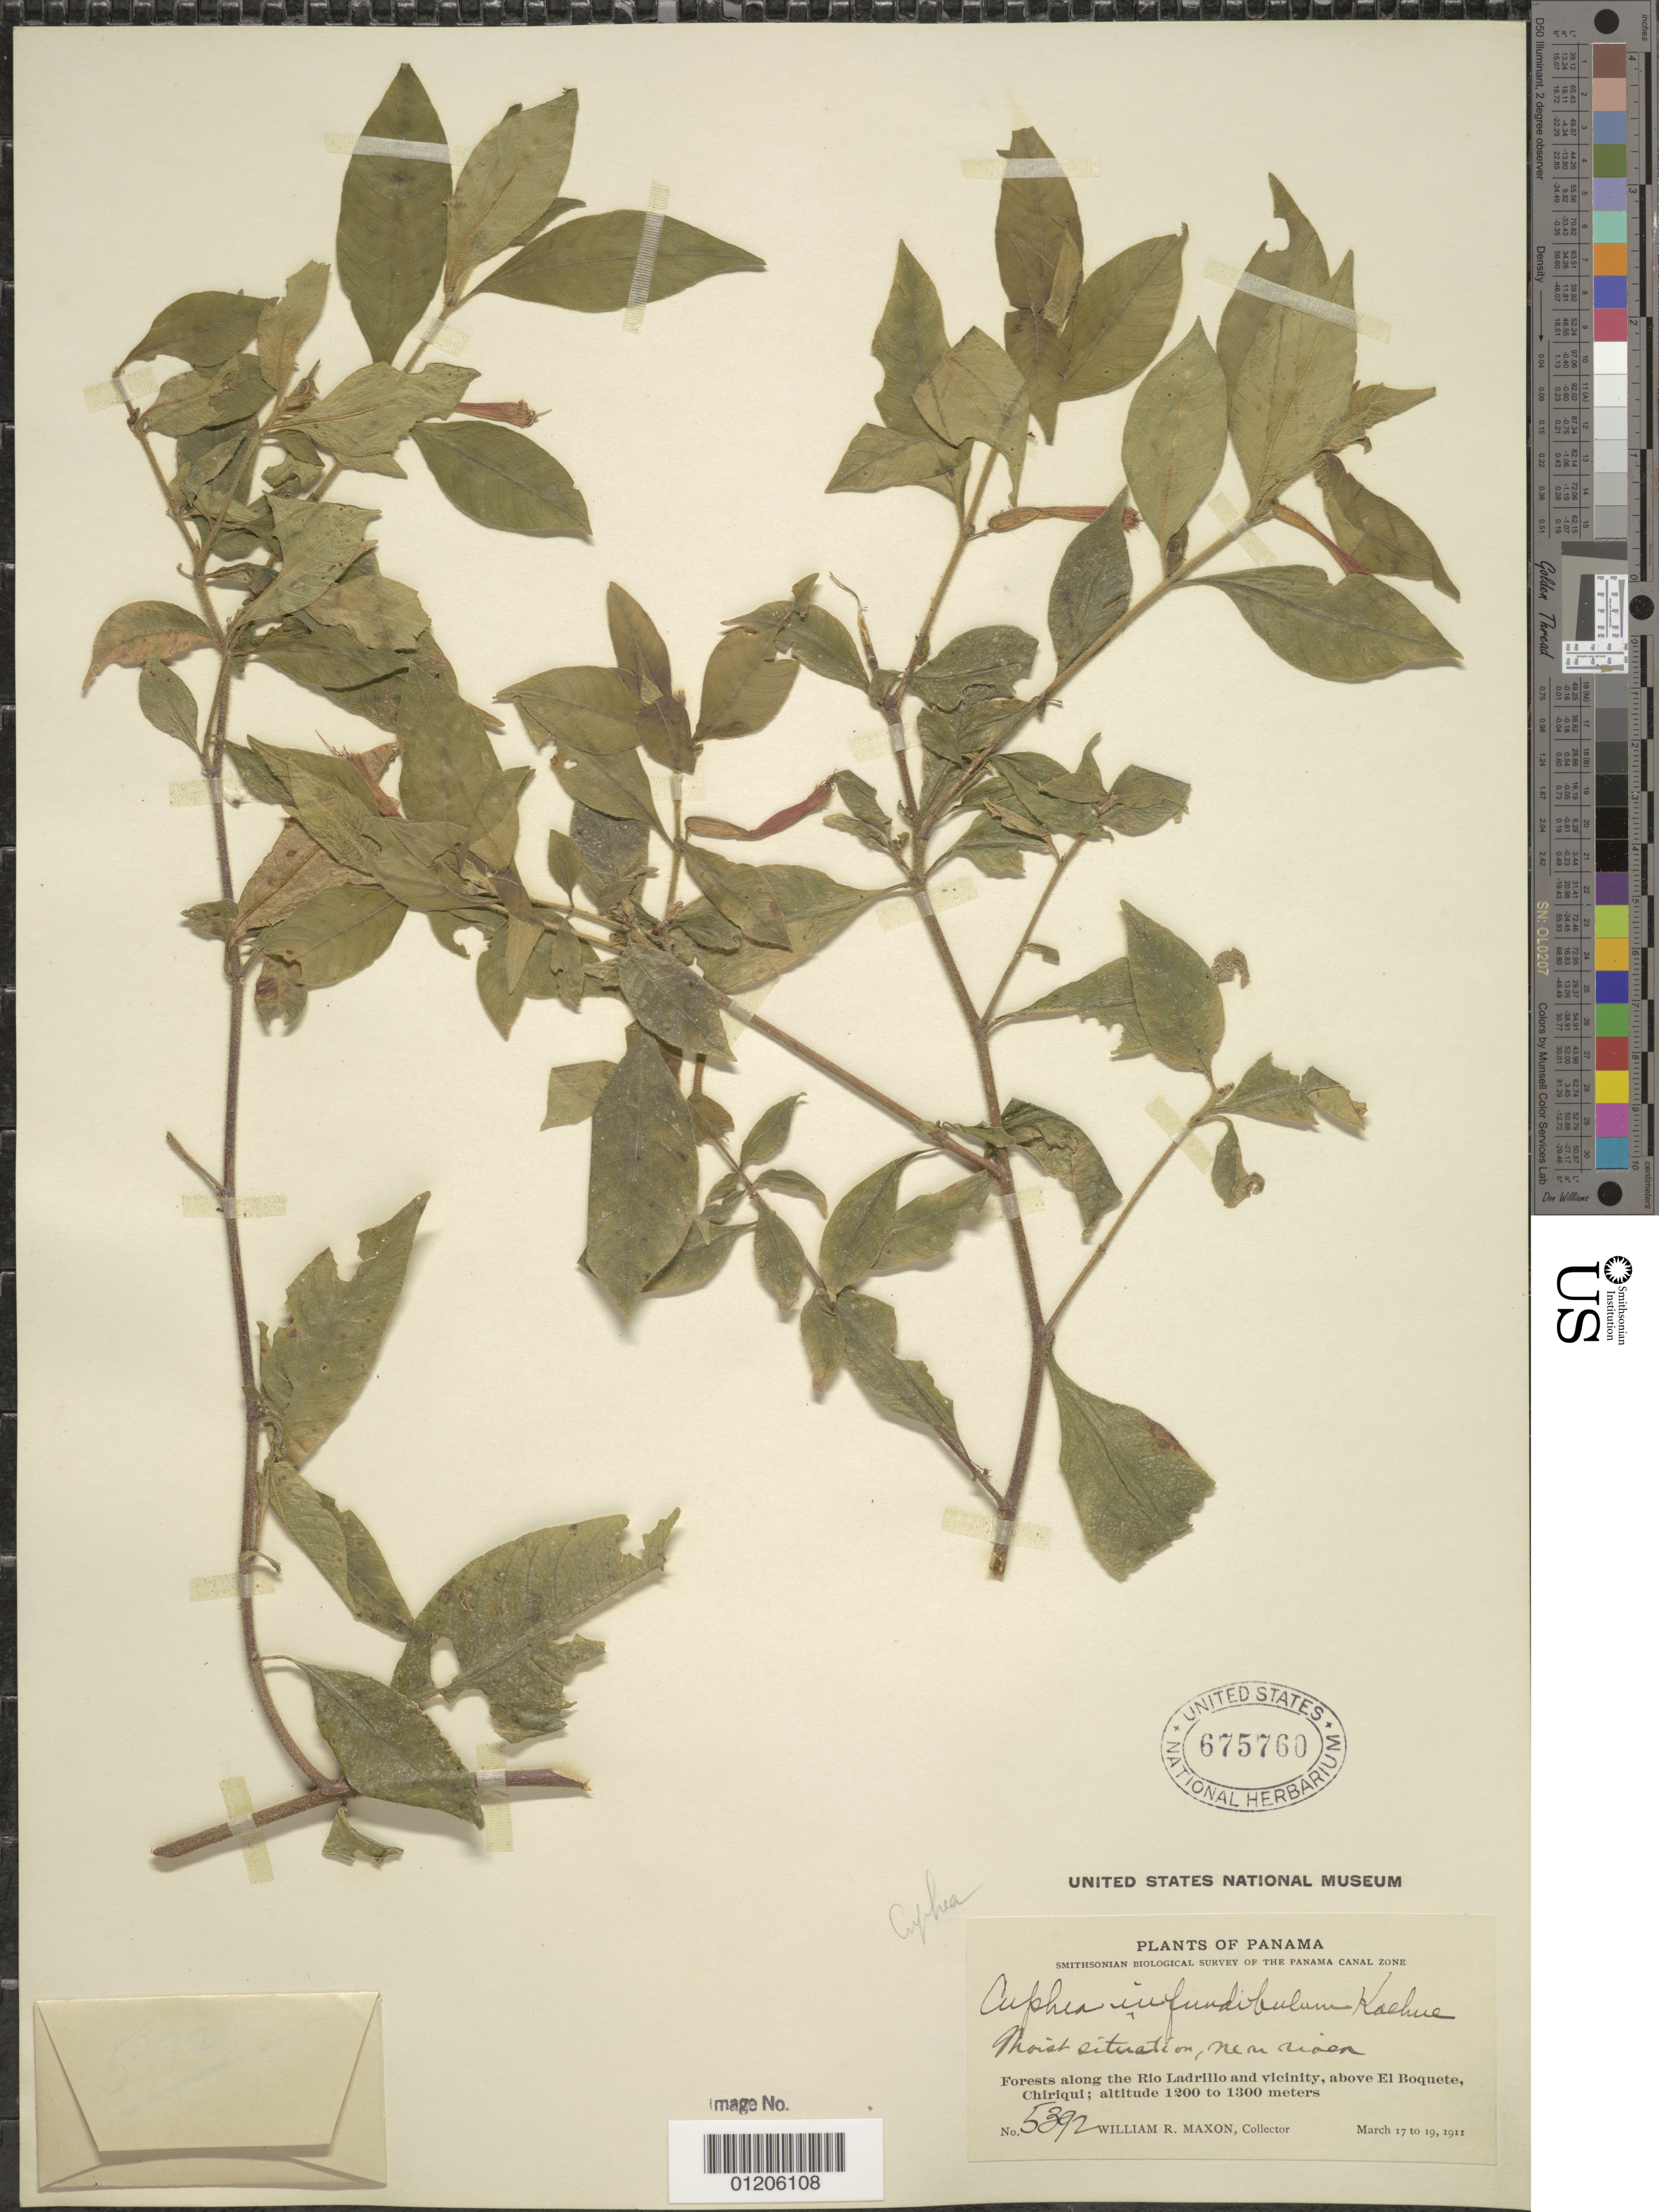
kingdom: Plantae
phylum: Tracheophyta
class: Magnoliopsida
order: Myrtales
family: Lythraceae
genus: Cuphea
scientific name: Cuphea infundibulum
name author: Koehne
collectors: W. R. Maxon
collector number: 5392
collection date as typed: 17 Mar 1911 to 19 Mar 1911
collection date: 1911-03-17/1911-03-19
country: Panama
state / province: Chiriquí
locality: Along the Rio Ladrillo, above El Boquete.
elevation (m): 1200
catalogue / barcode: US 675760